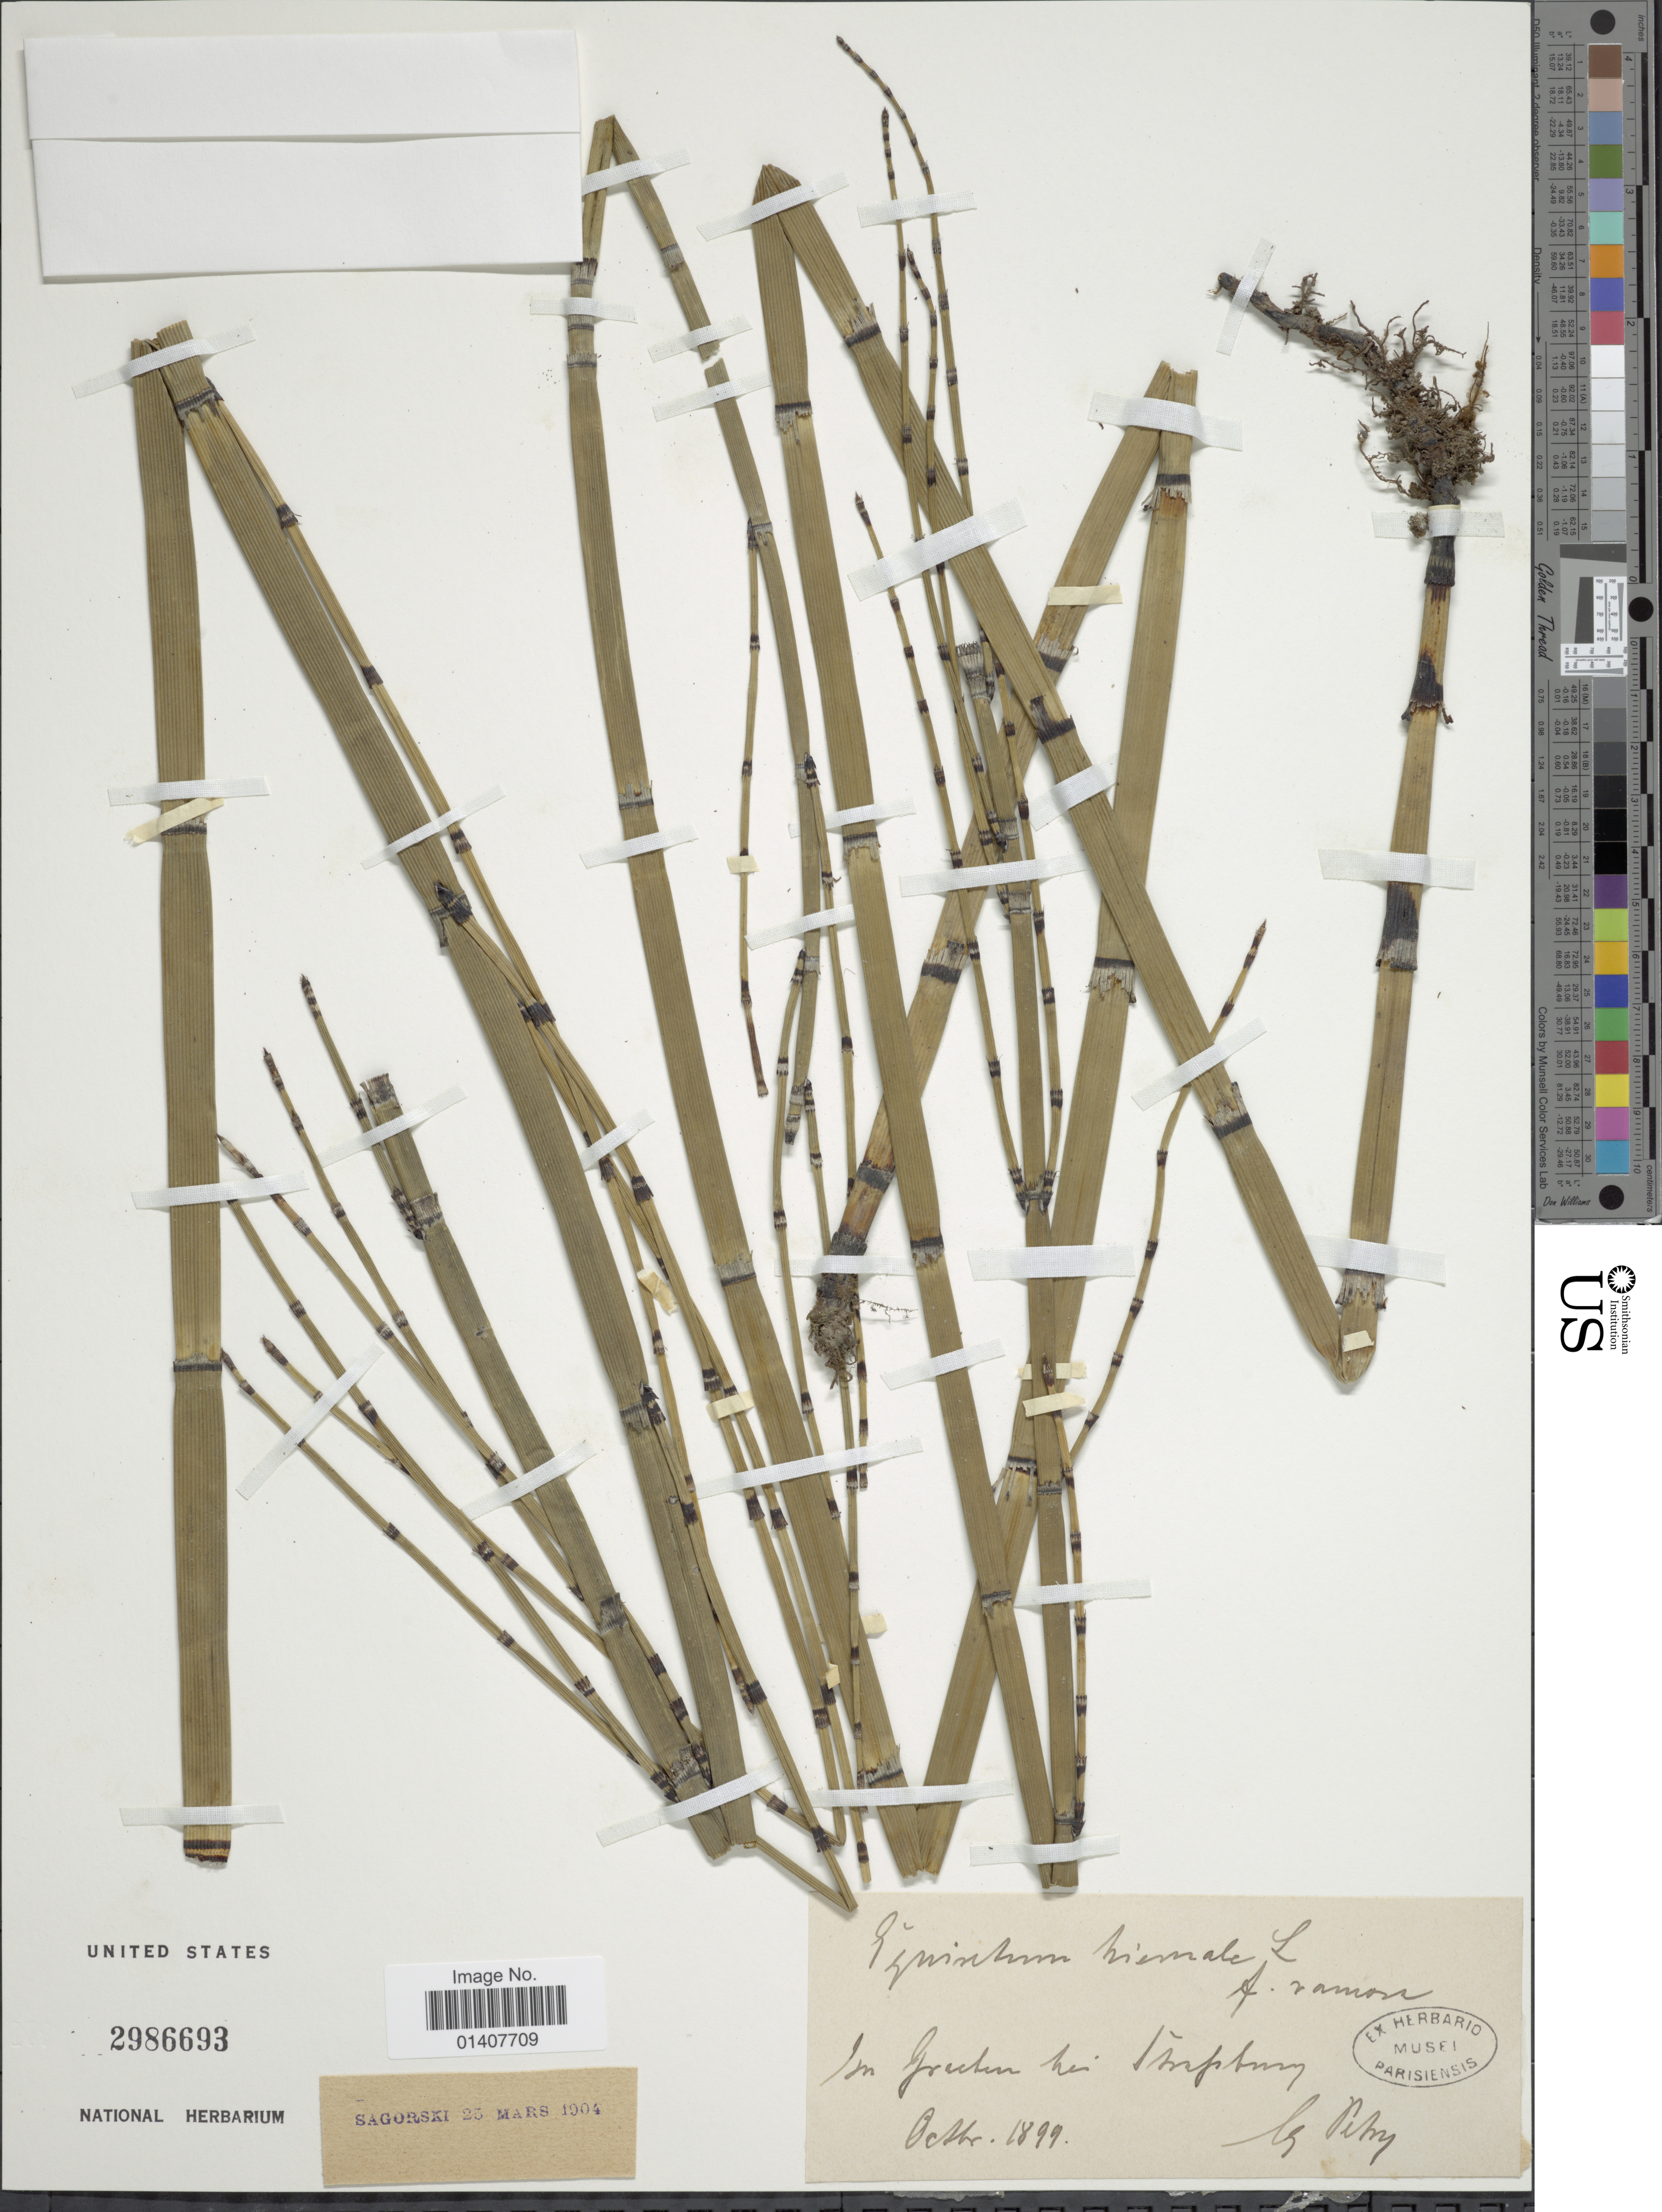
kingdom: Plantae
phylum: Tracheophyta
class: Polypodiopsida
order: Equisetales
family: Equisetaceae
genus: Equisetum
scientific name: Equisetum hyemale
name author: L.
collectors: -. Petry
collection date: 1899-10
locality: Im [illegible text]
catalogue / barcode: US 2986693